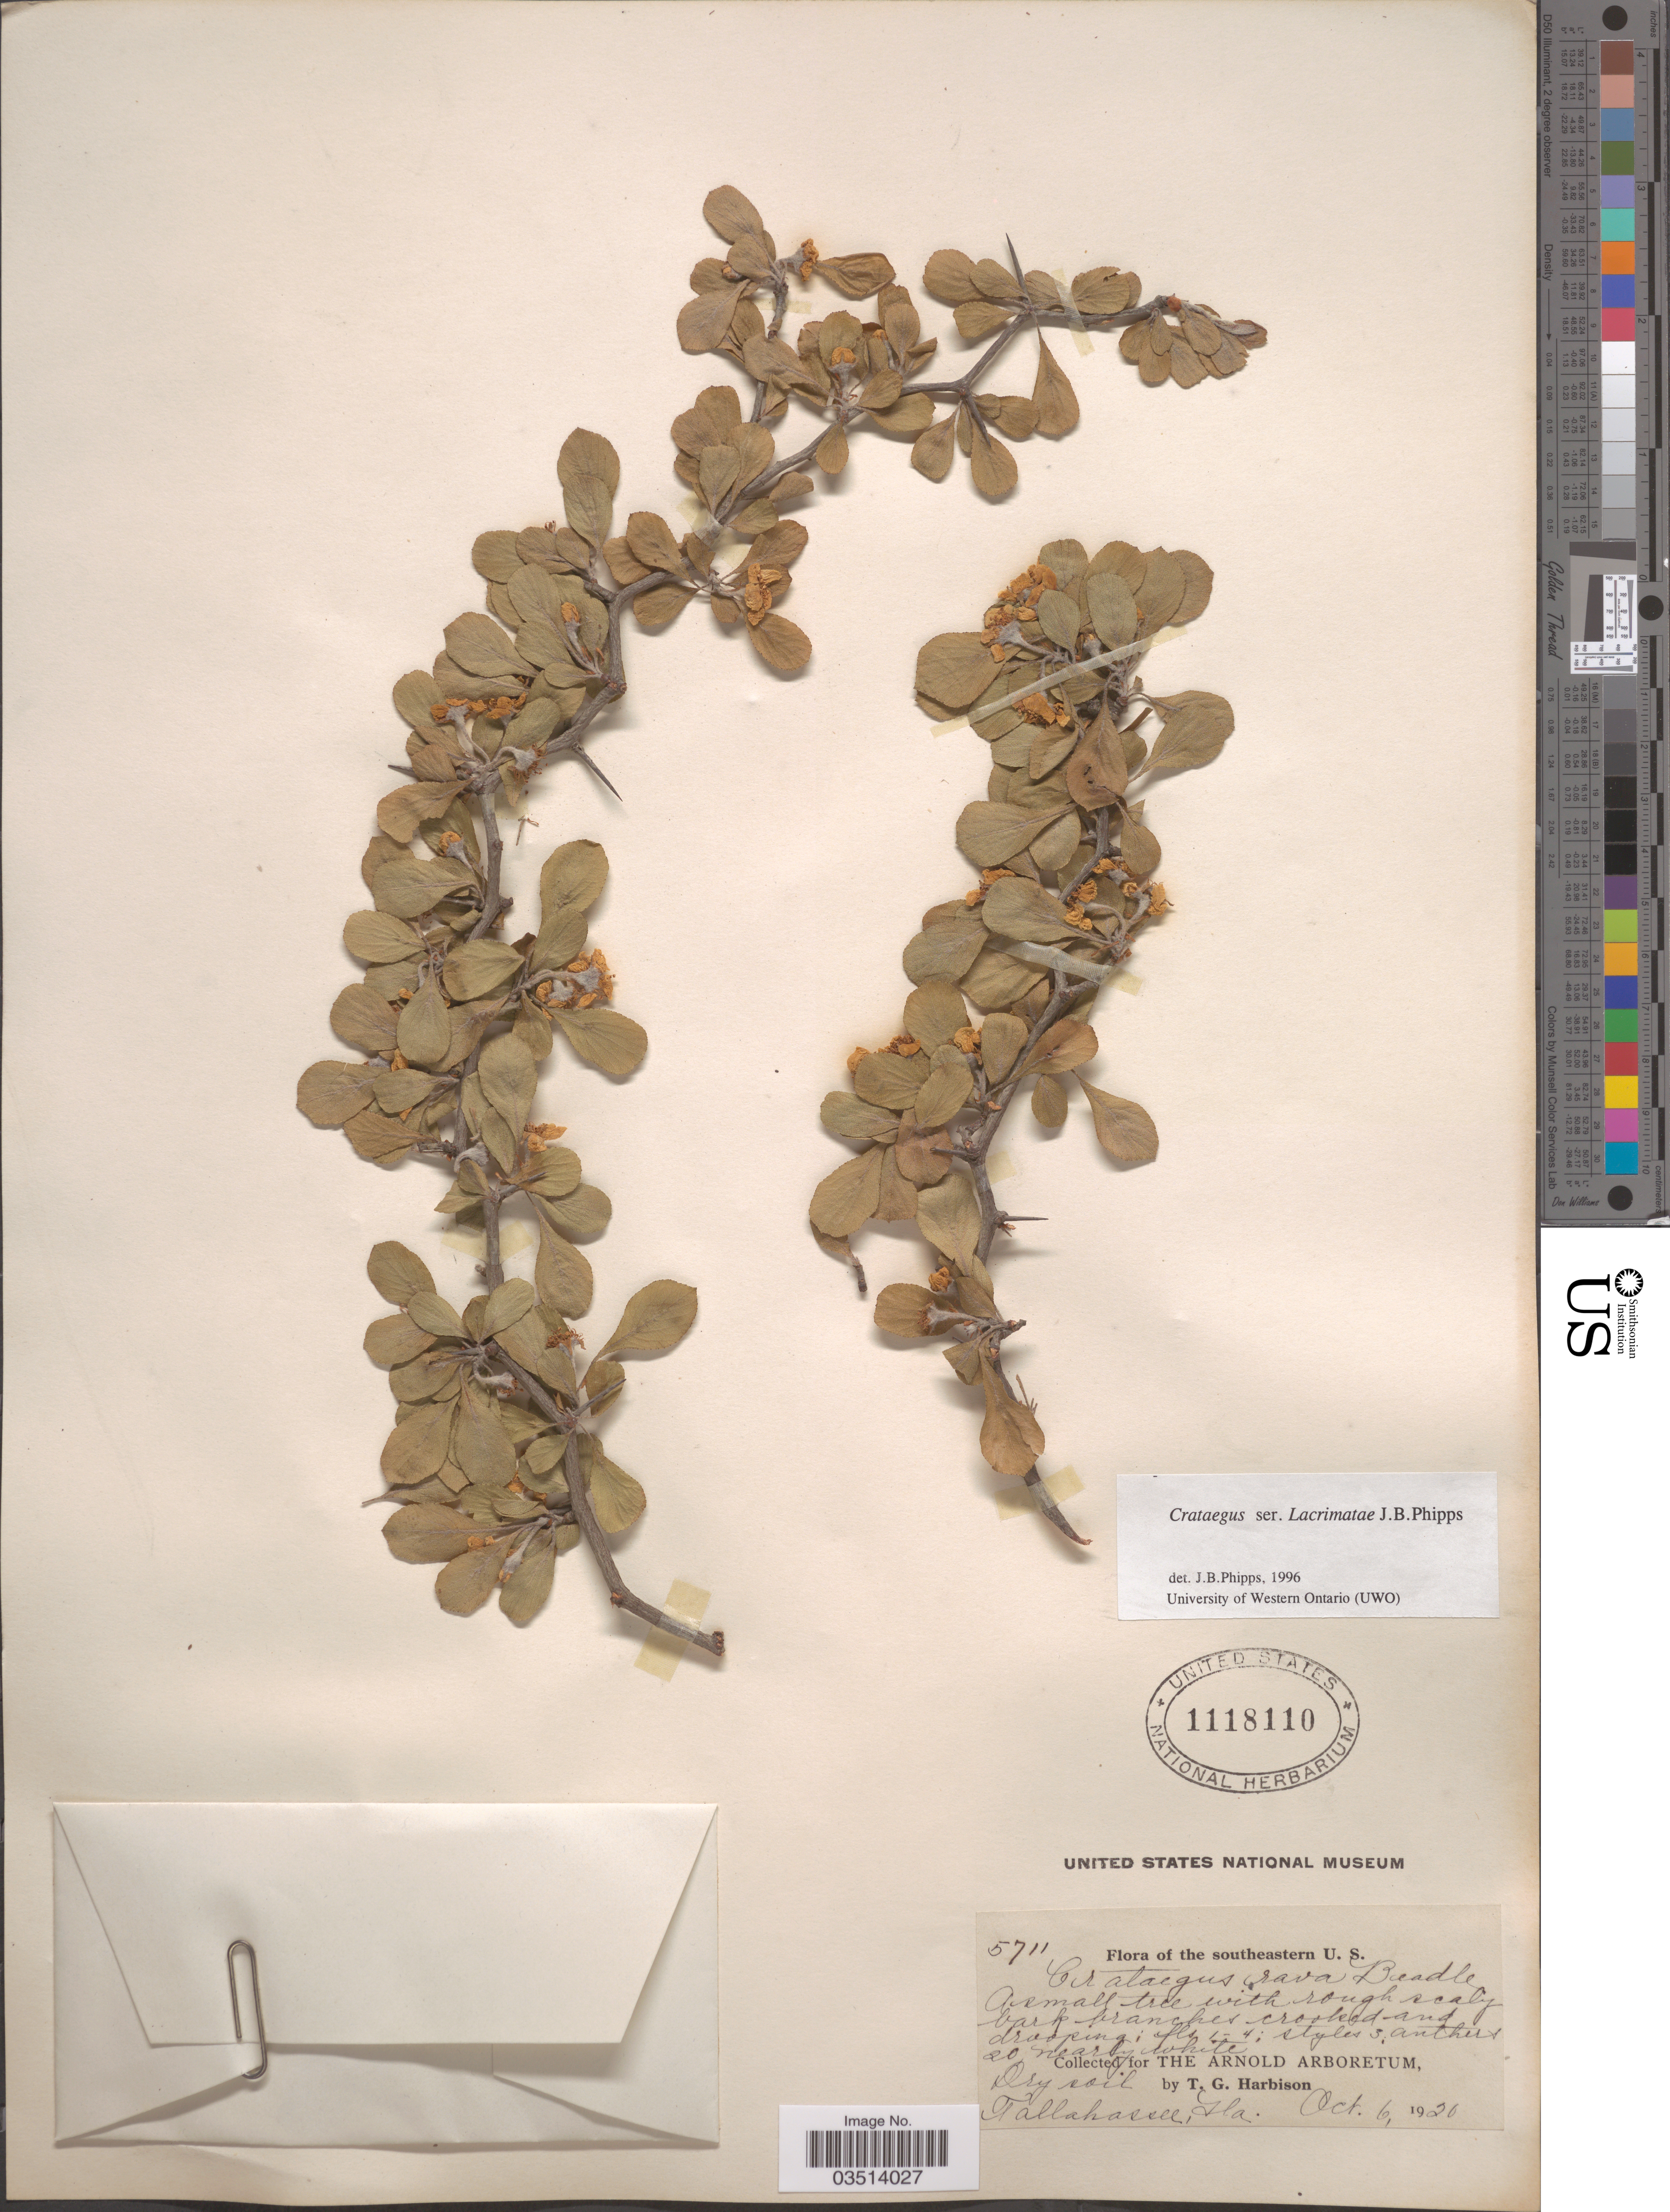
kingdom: Plantae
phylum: Tracheophyta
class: Magnoliopsida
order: Rosales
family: Rosaceae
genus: Crataegus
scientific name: Crataegus crocea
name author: Beadle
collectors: T. Harbison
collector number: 5711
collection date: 1920-10-06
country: United States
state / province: Florida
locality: The southeastern U. S. Tallahassee.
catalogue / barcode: US 1118110